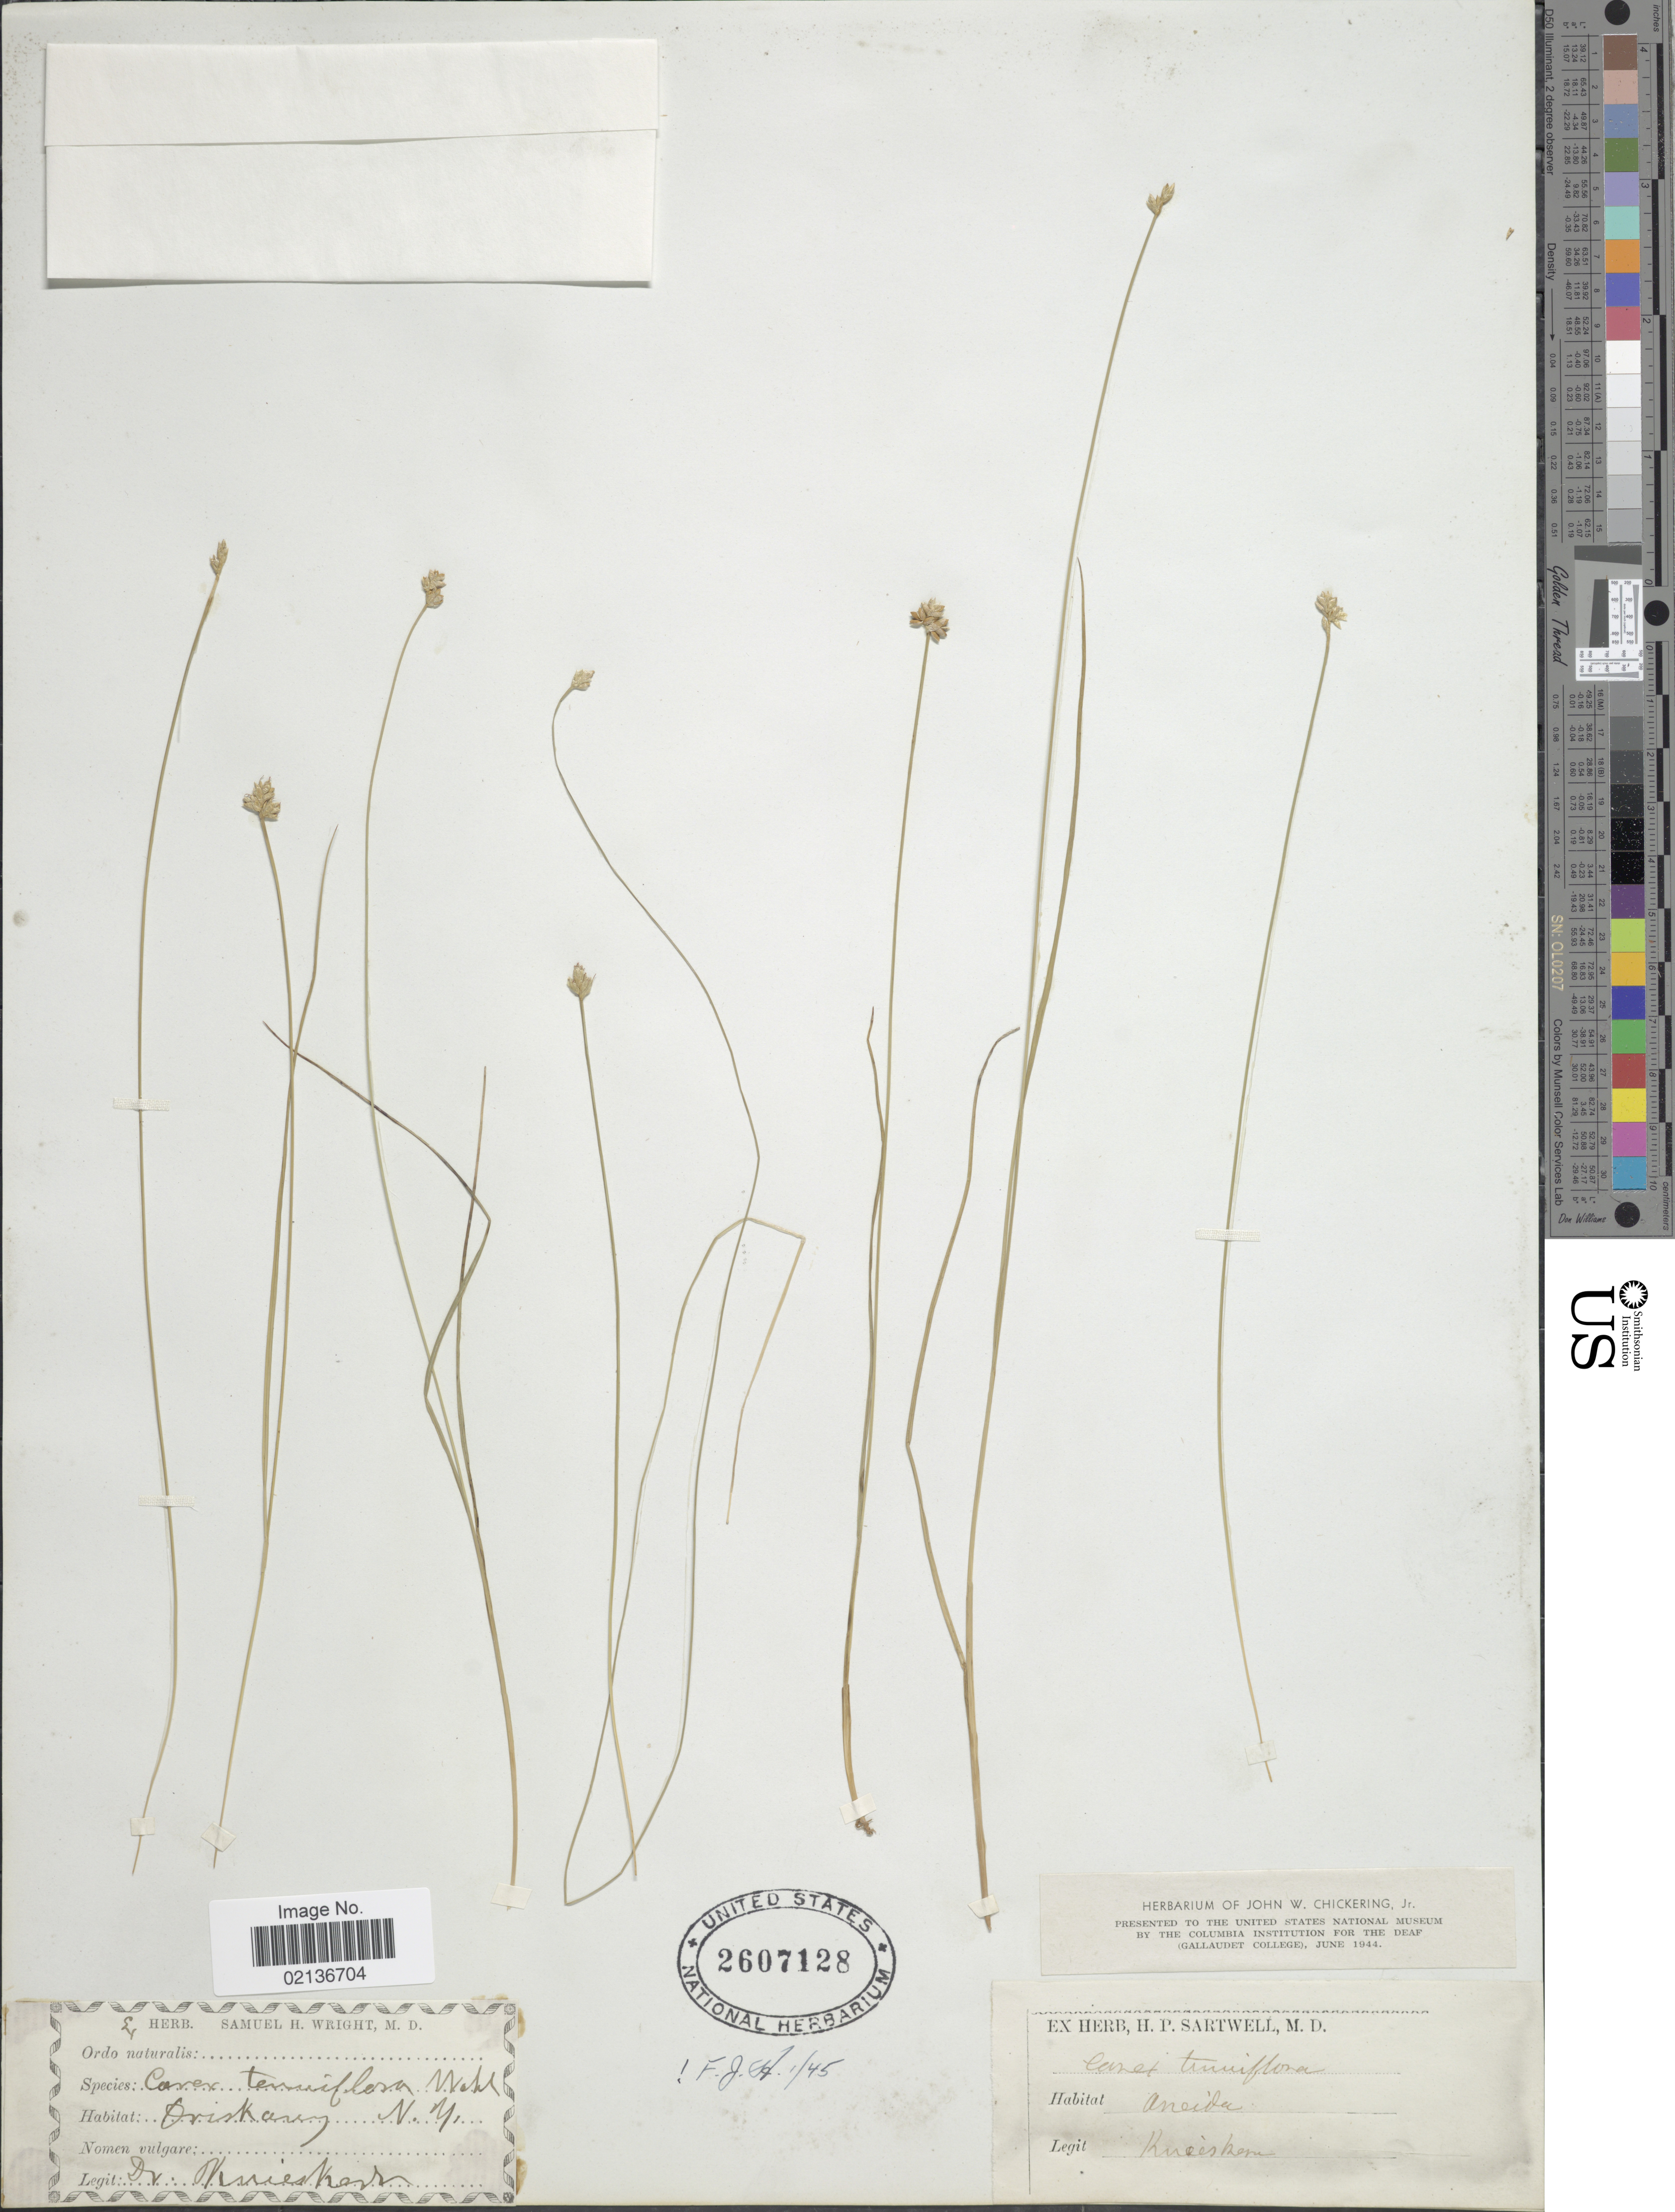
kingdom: Plantae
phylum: Tracheophyta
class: Liliopsida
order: Poales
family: Cyperaceae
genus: Carex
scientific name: Carex tenuiflora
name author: Wahlenb.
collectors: P. D. Knieskern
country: United States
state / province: New York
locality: Oriskany, Oneida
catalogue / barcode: US 2607128